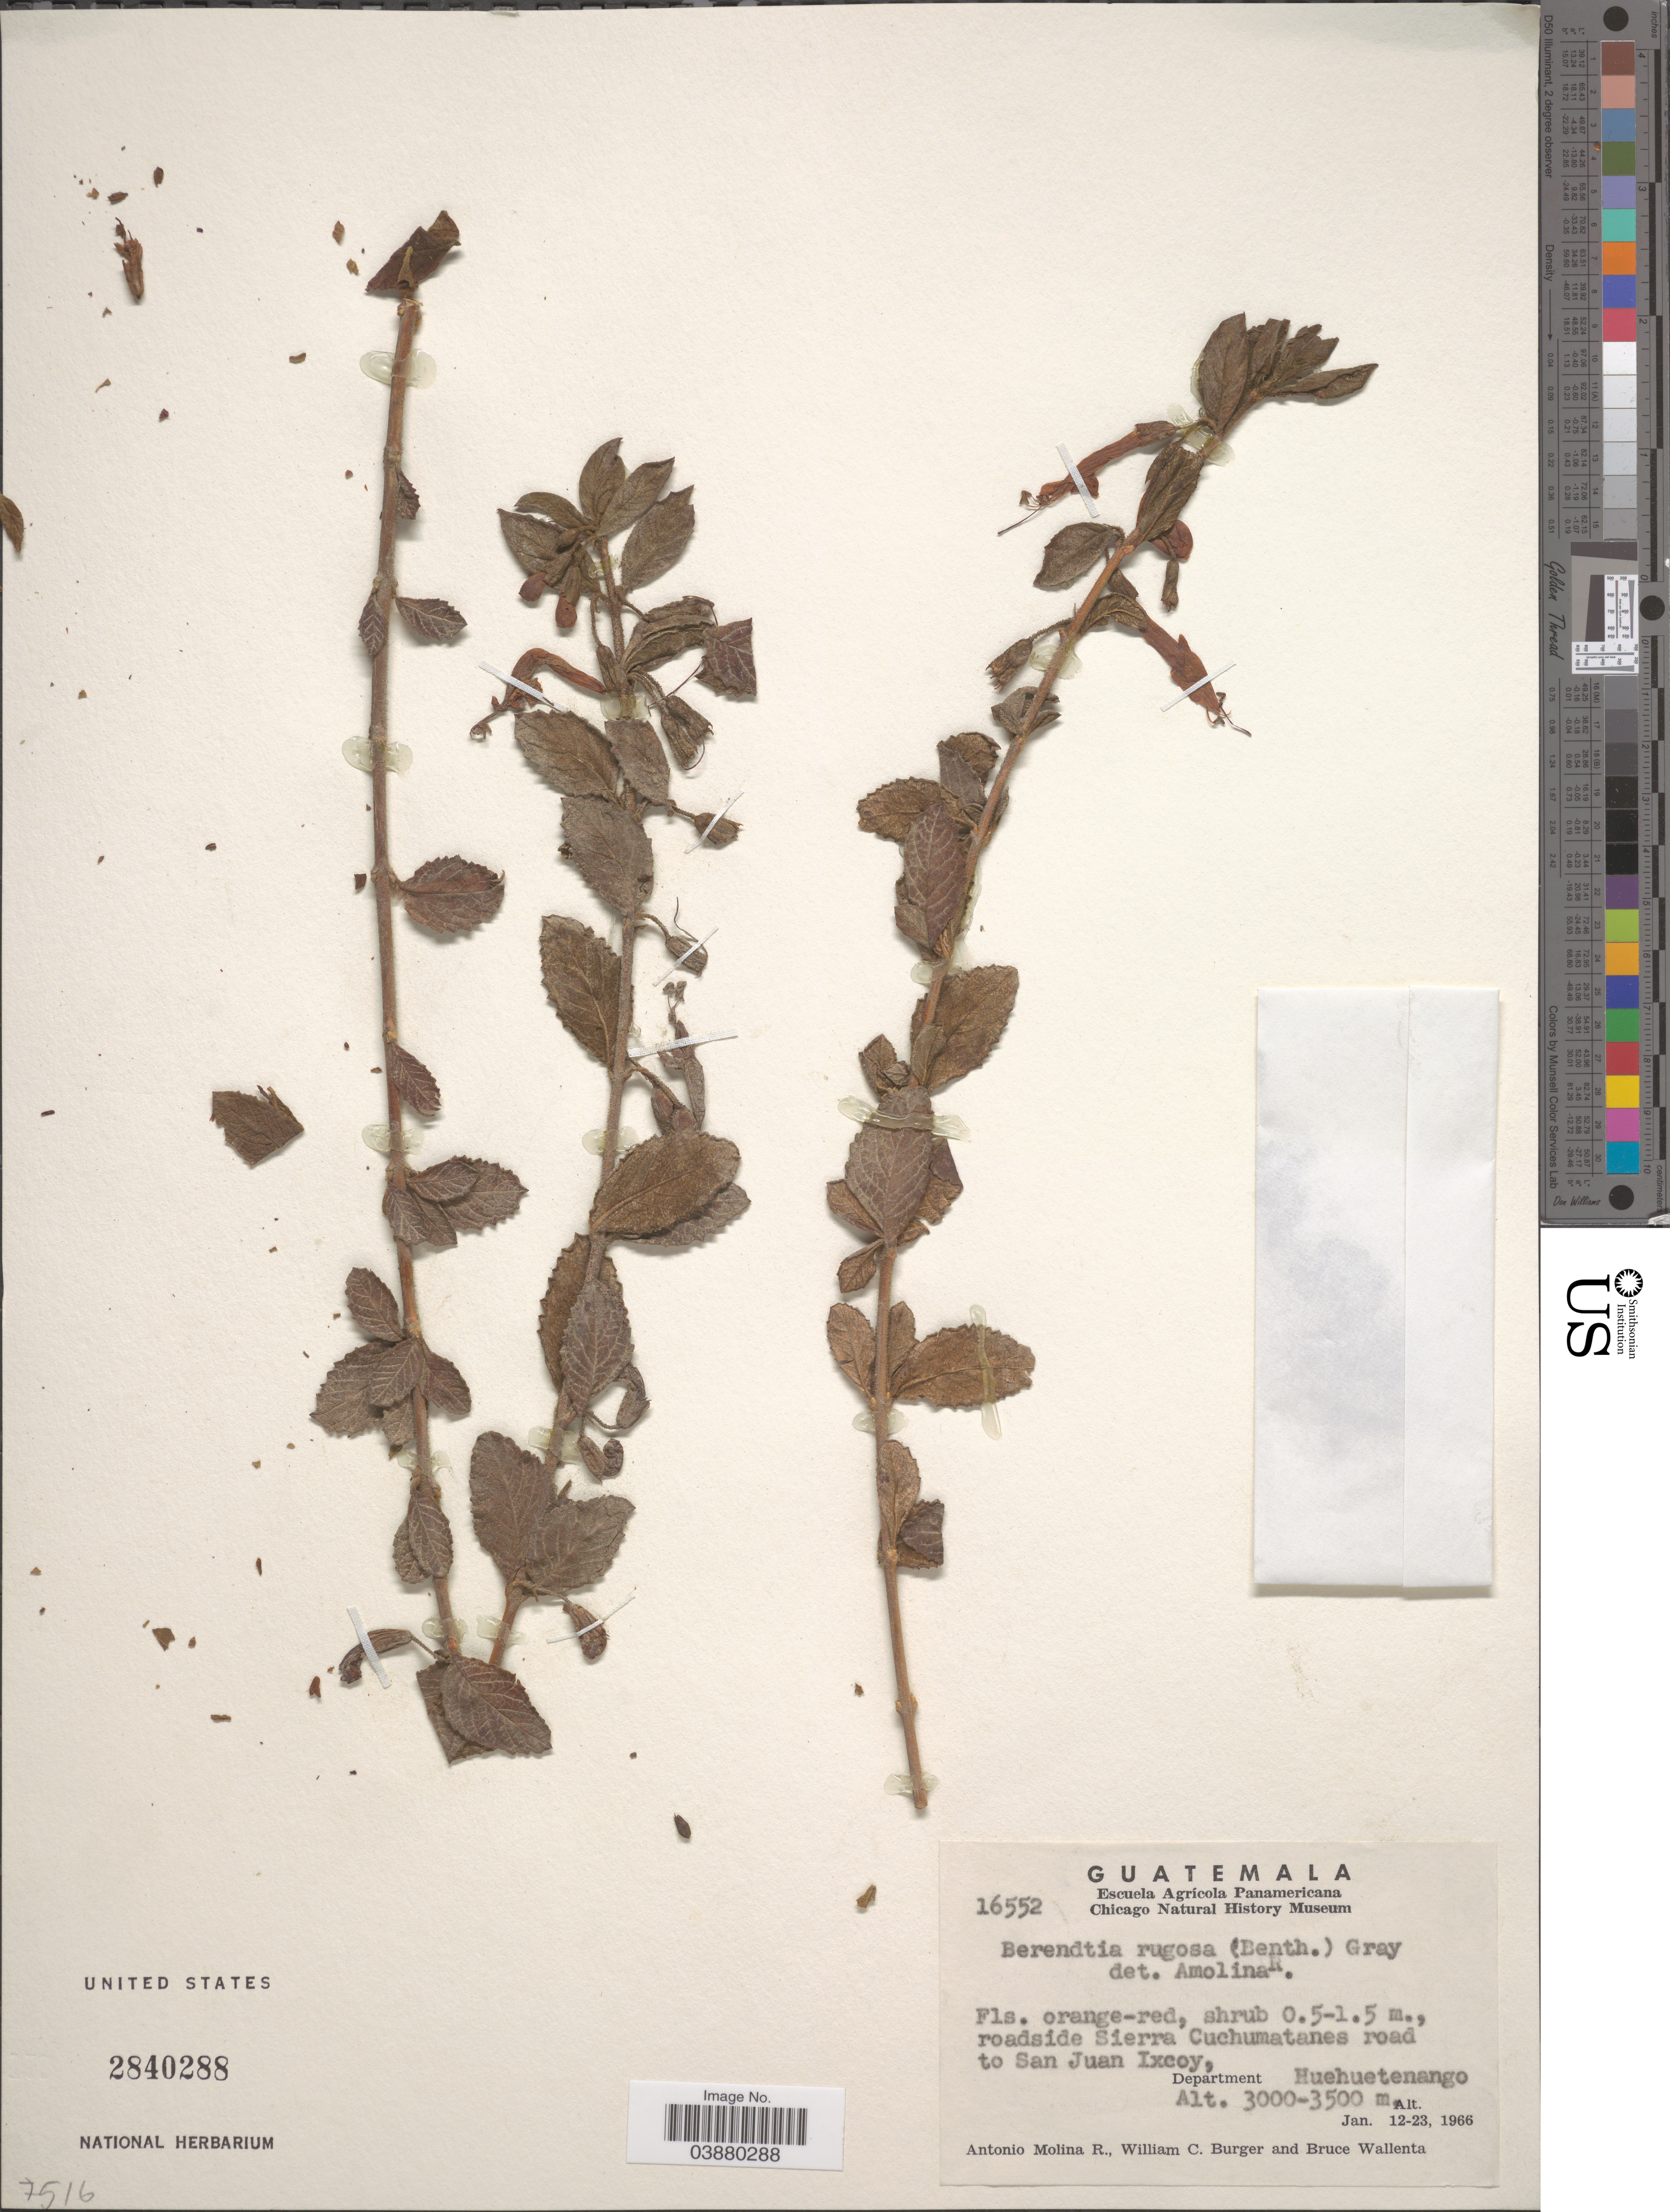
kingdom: Plantae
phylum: Tracheophyta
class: Magnoliopsida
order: Lamiales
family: Phrymaceae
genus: Hemichaena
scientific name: Hemichaena rugosa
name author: (Benth.) Thieret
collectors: A. Molina R., W. Burger & B. Wallenta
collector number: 16552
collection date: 1966-01-12/1966-01-23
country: Guatemala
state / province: Huehuetenango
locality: Roadside Sierra Cuchumatanes road to San Juan Ixcoy, Department Huehuetenango.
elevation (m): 3000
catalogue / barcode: US 2840288